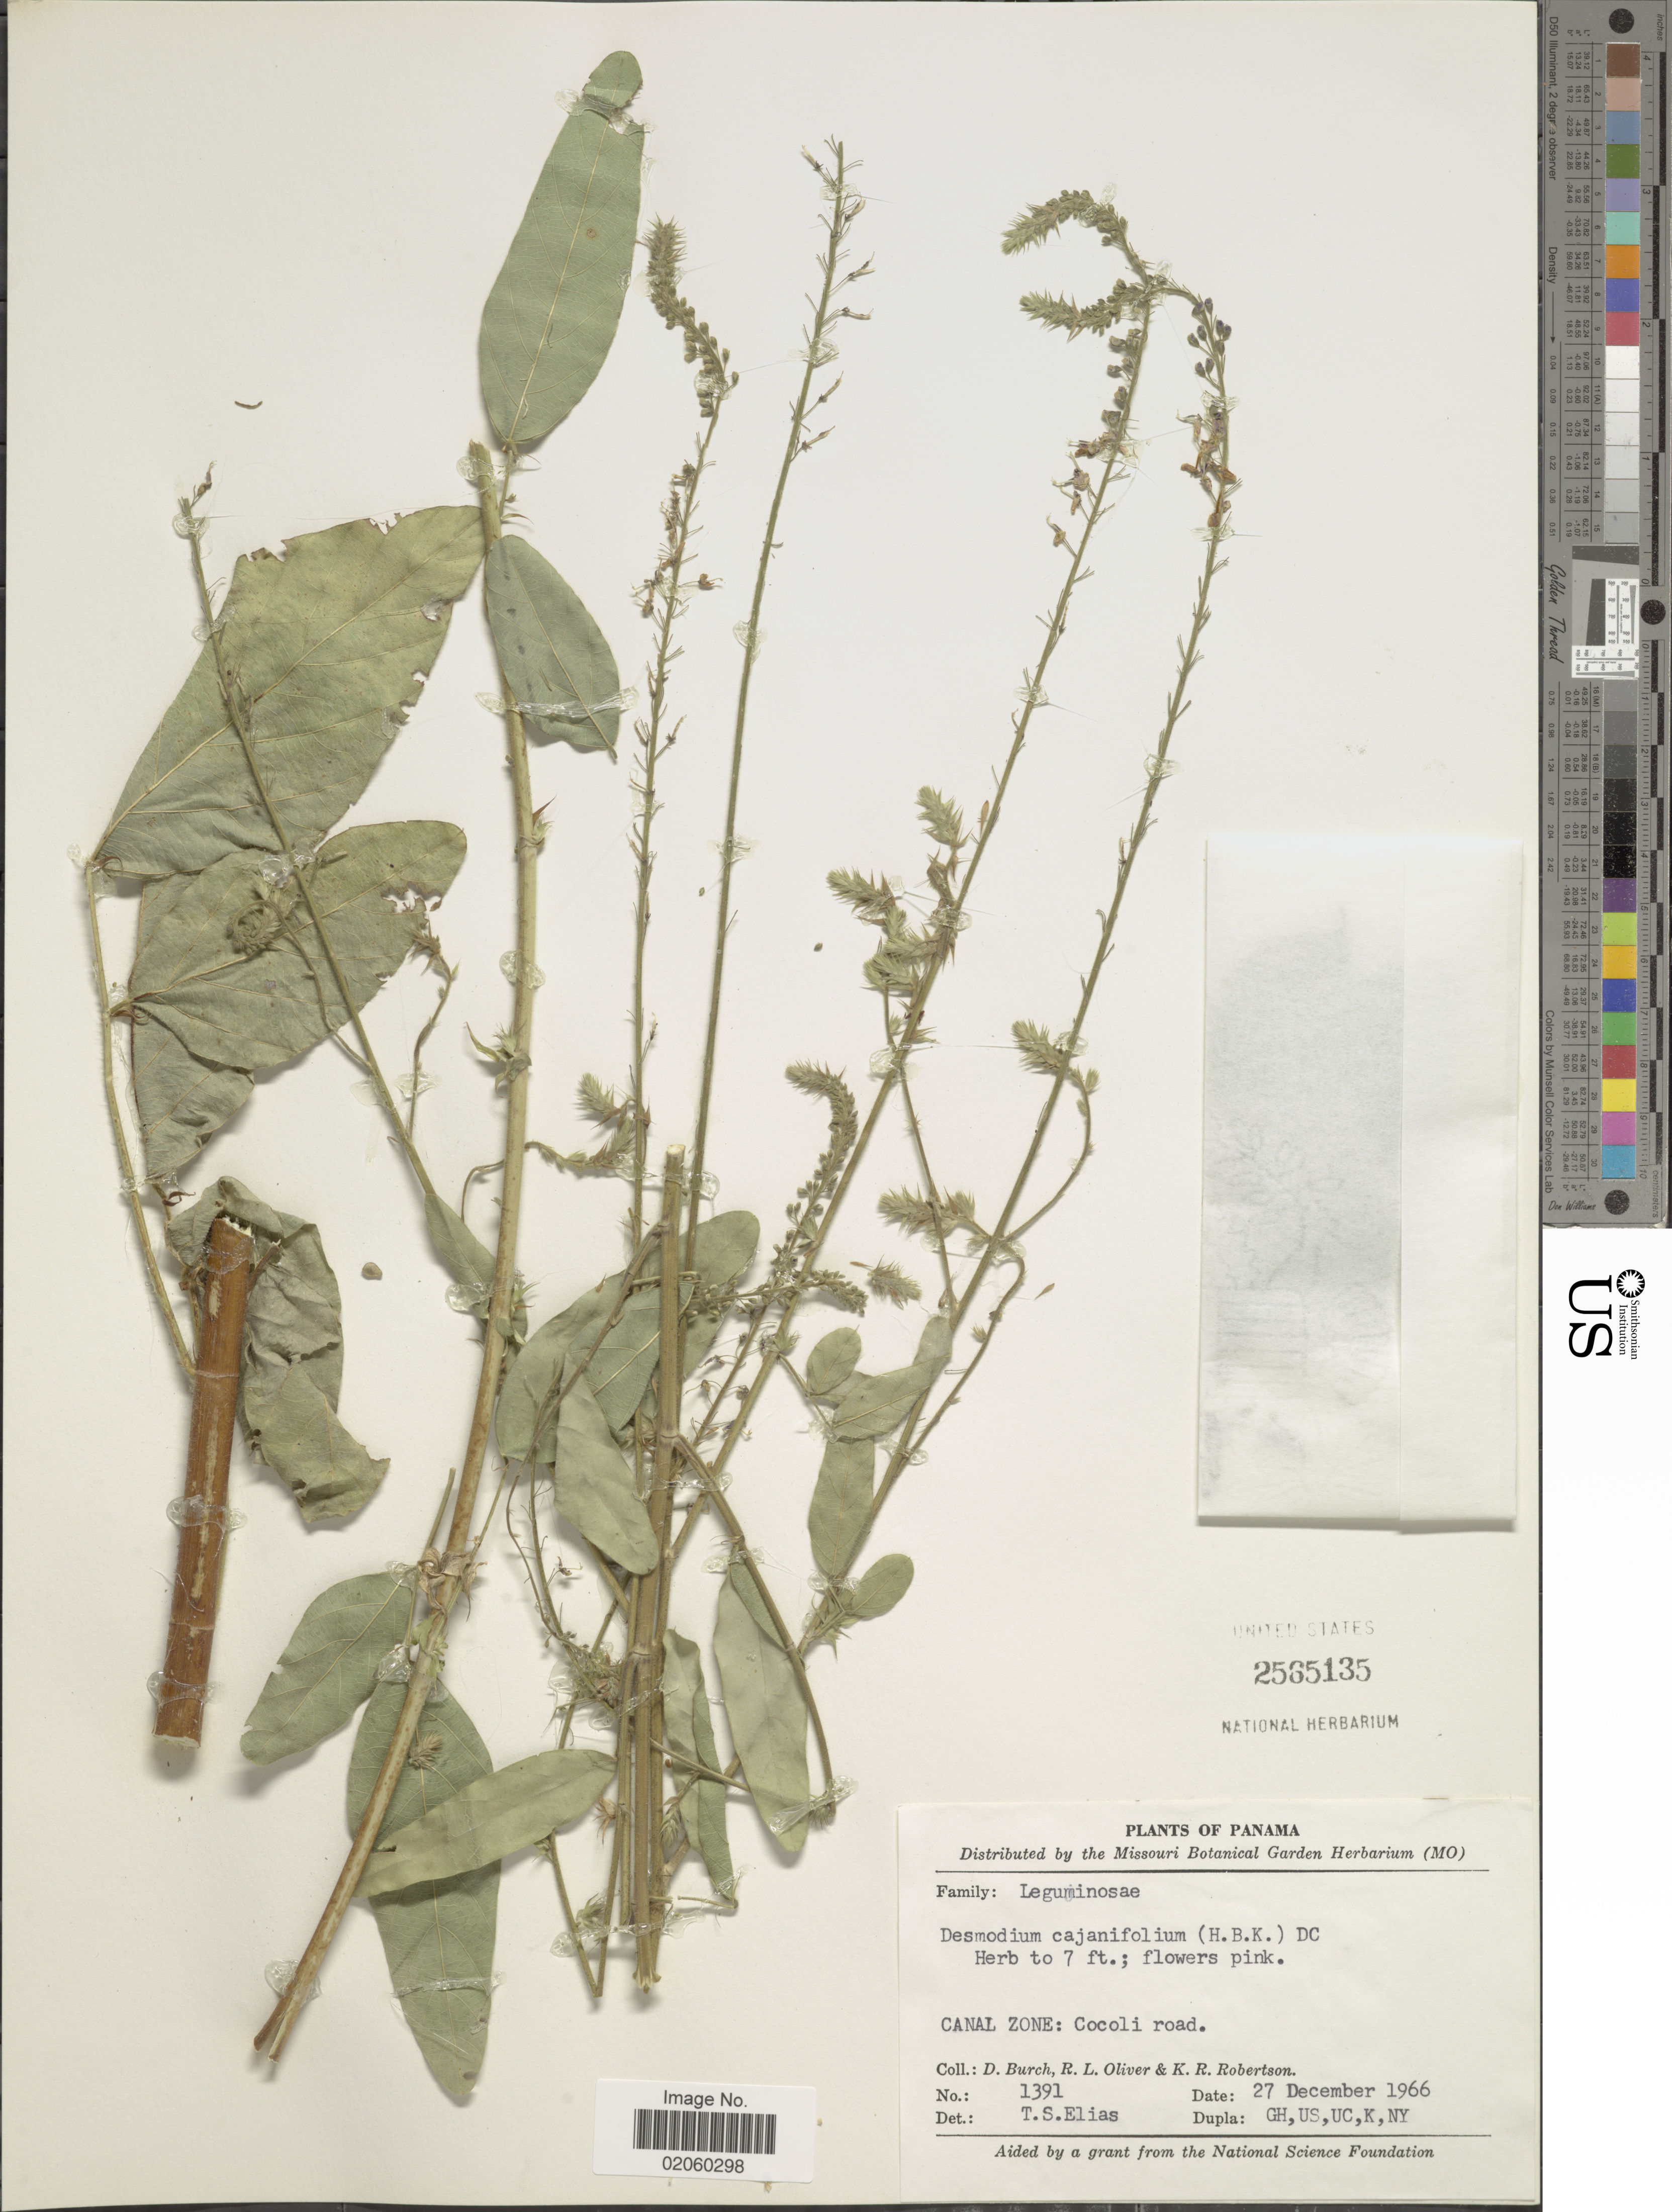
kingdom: Plantae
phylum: Tracheophyta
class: Magnoliopsida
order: Fabales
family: Fabaceae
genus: Desmodium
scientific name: Desmodium cajanifolium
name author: (Kunth) DC.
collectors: D. Burch, R. Oliver & K. Robertson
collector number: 1391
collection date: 1966-12-27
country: Panama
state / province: Panamá Oeste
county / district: Canal Zone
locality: Cocoli road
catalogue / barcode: US 2565135